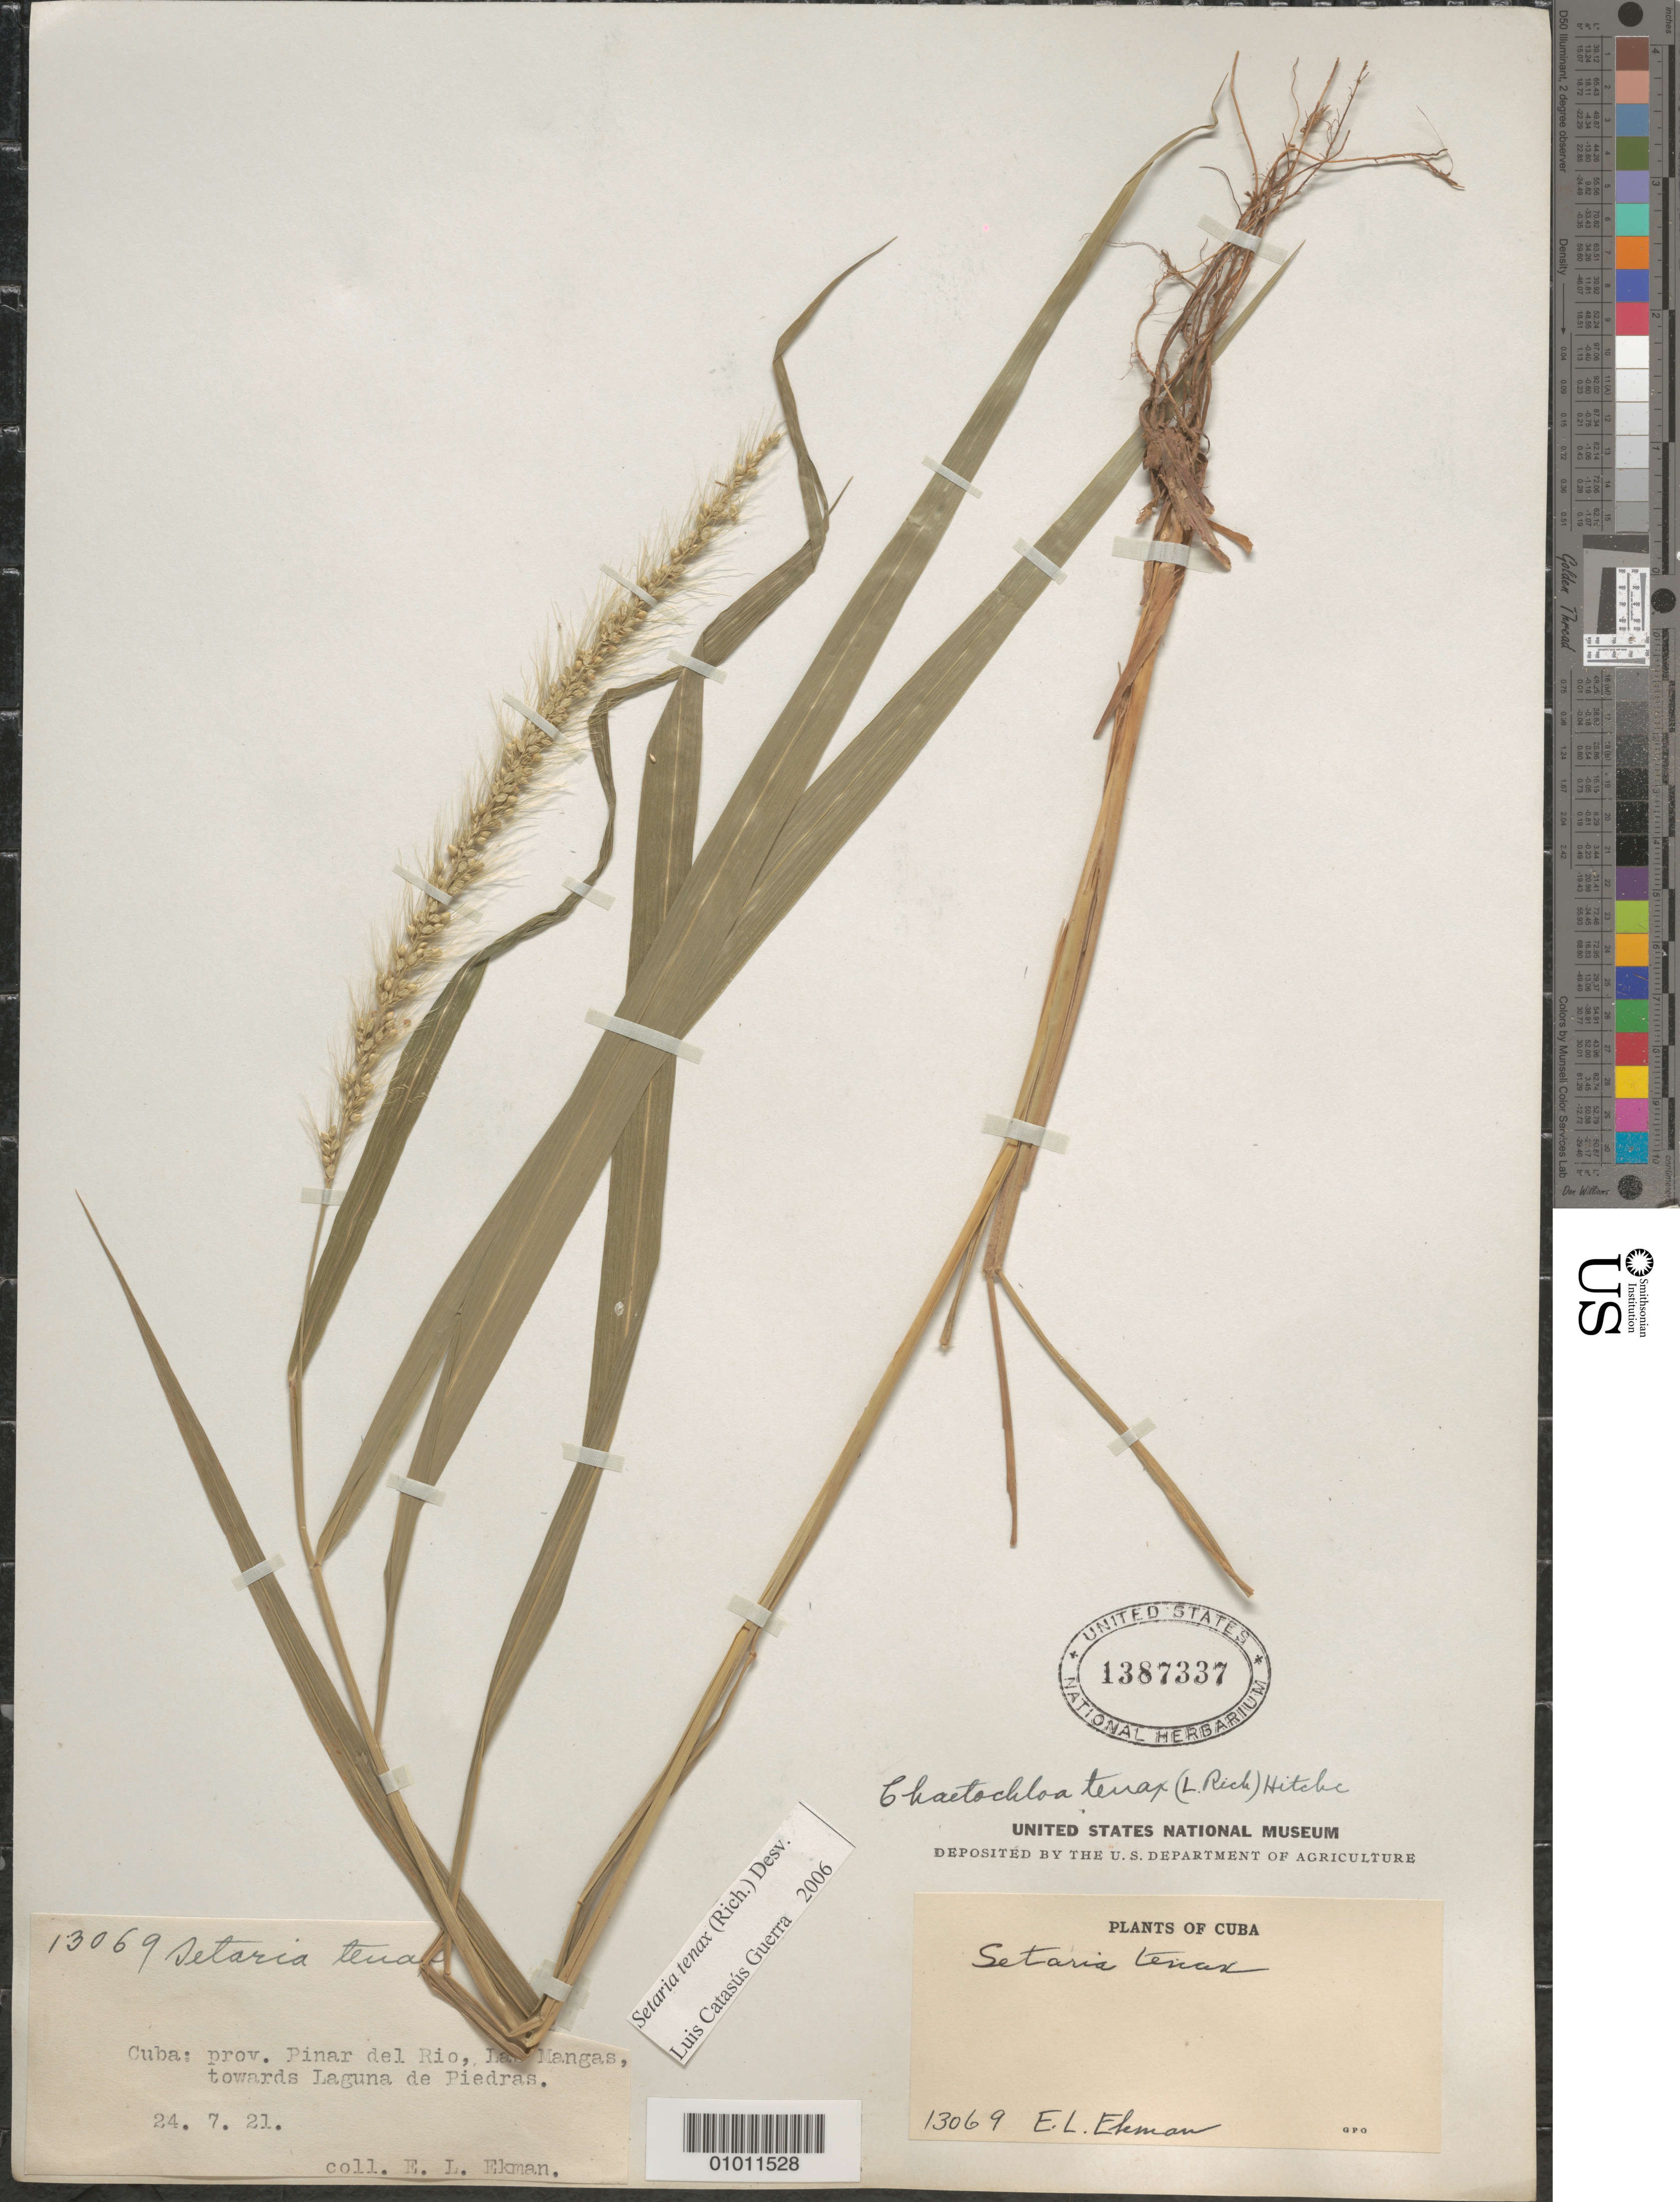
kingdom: Plantae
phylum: Tracheophyta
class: Liliopsida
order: Poales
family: Poaceae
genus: Setaria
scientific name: Setaria tenax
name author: (Rich.) Desv.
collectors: E. L. Ekman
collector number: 13069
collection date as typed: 24 Jul 1921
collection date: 1921-07-24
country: Cuba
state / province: Pinar del Rio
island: Cuba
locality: Las Mangas, towards Laguna de Piedras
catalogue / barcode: US 1387337